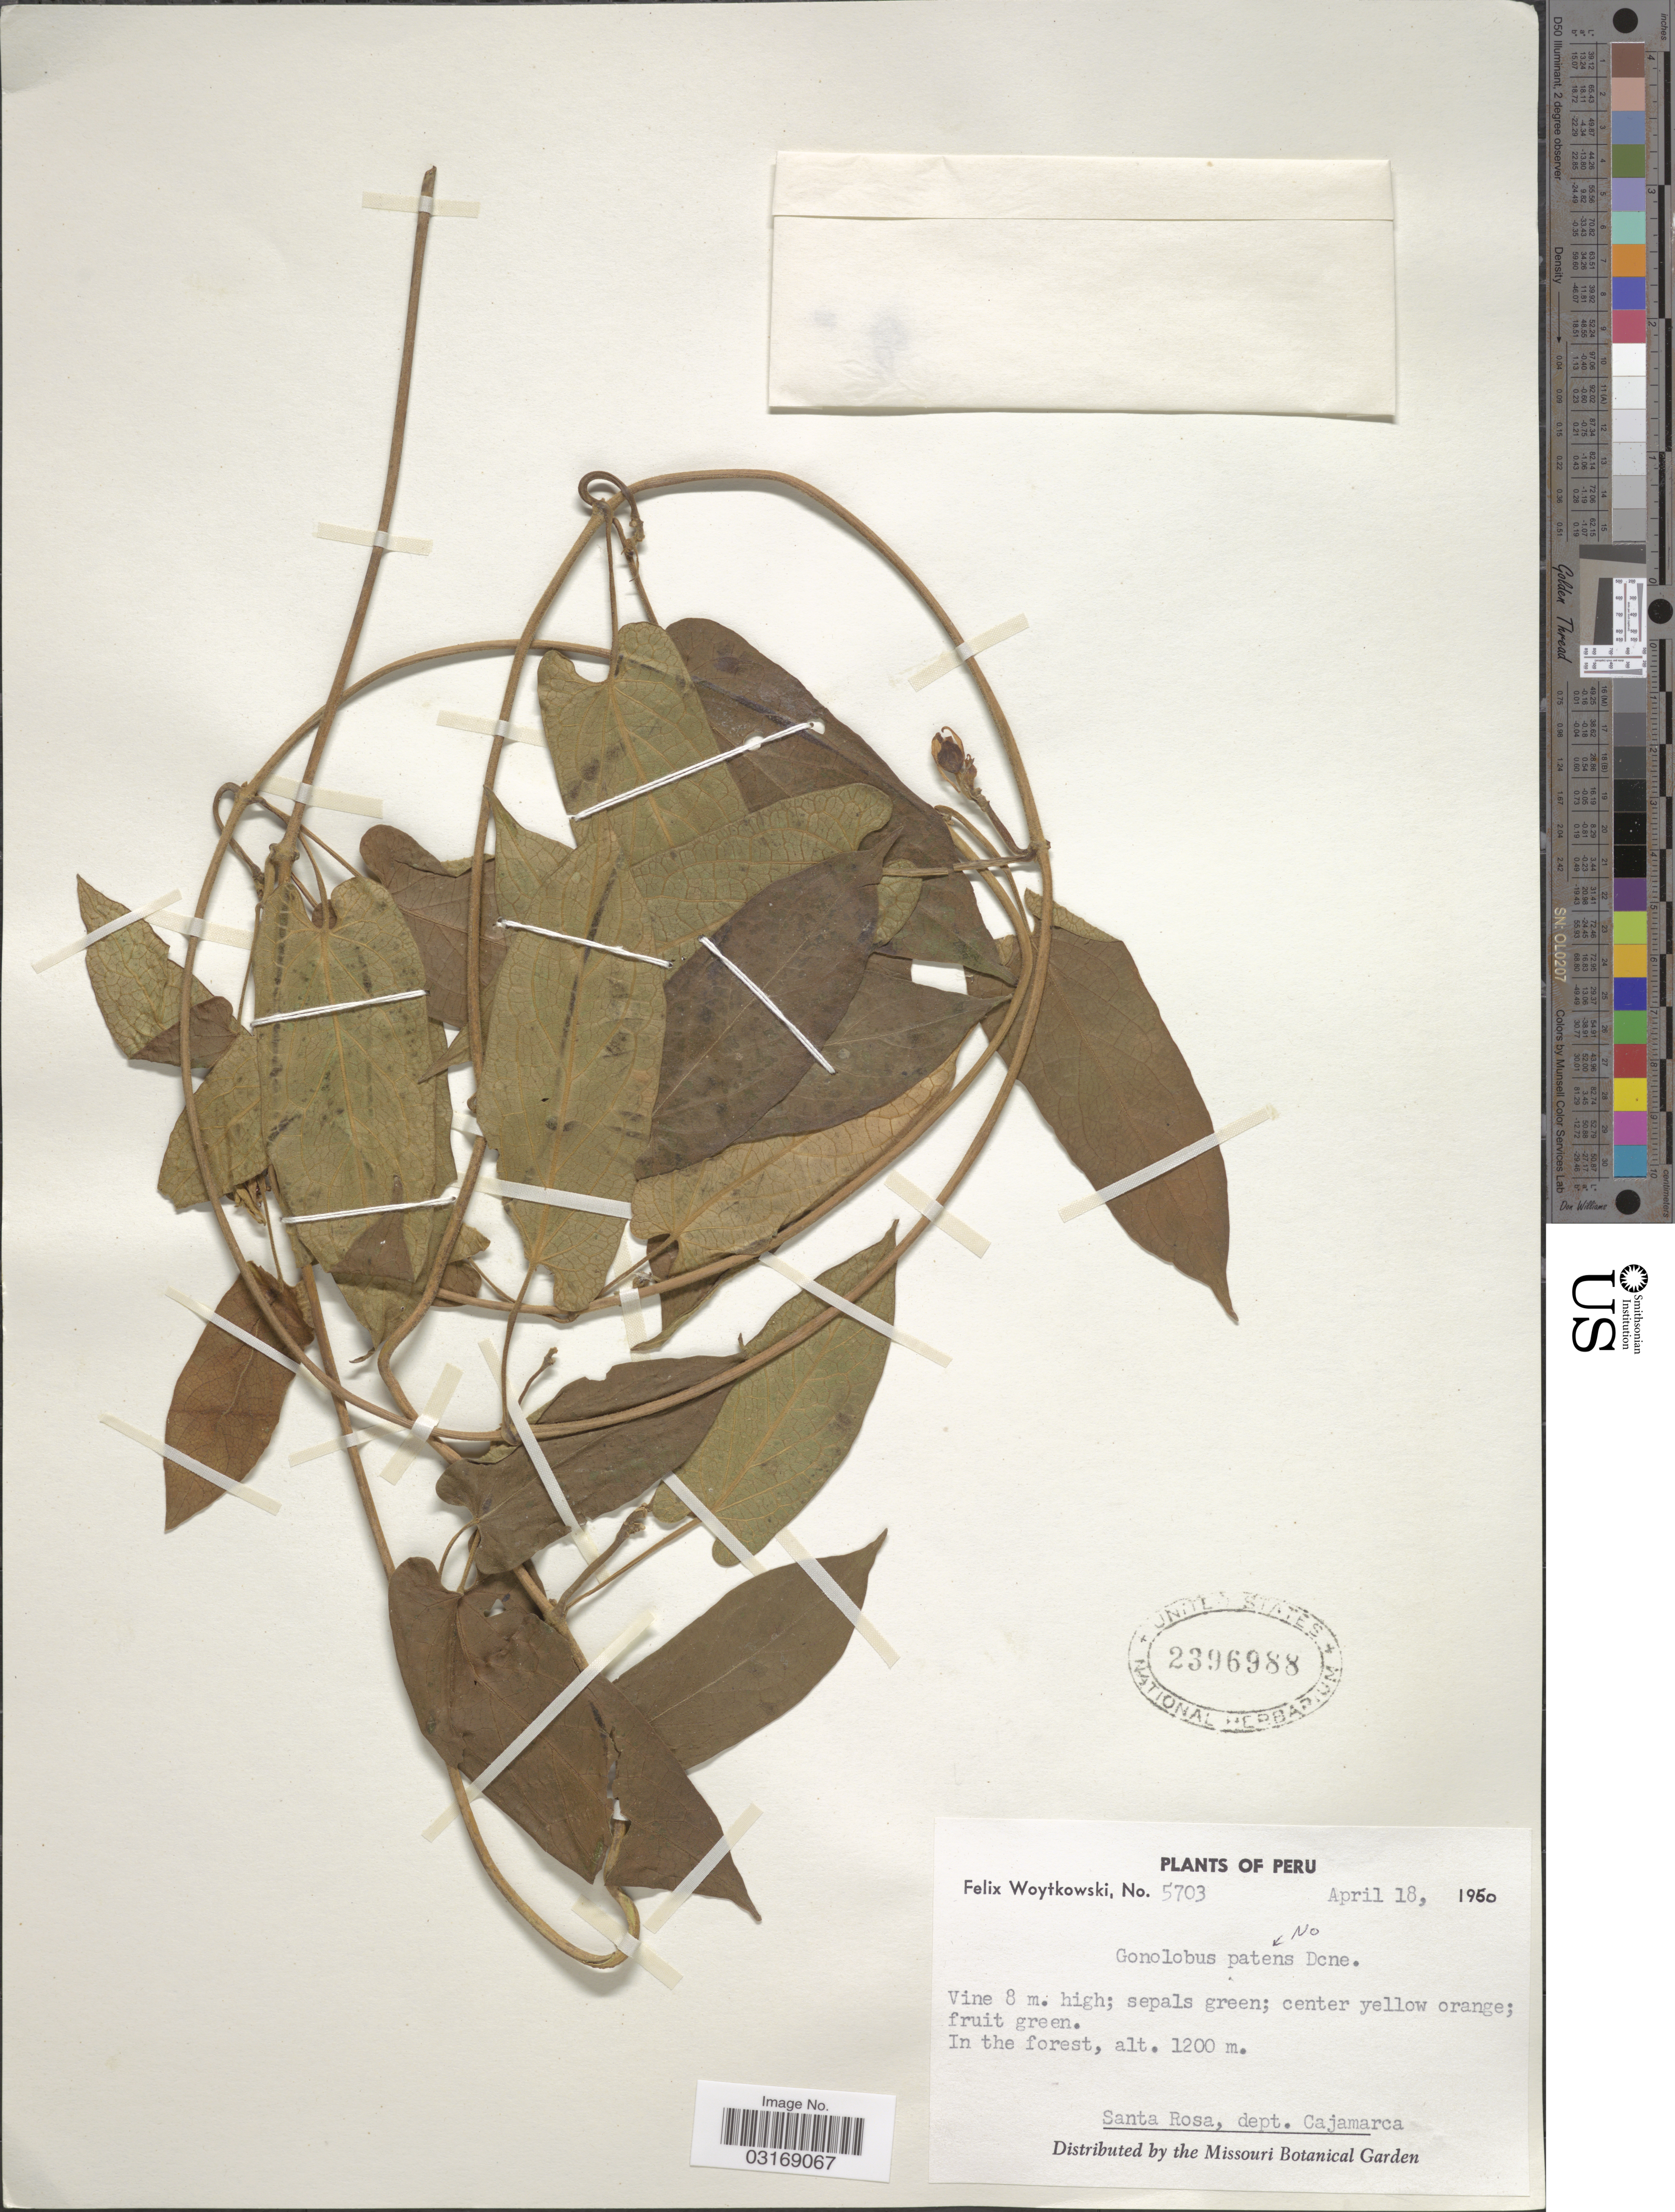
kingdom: Plantae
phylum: Tracheophyta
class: Magnoliopsida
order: Gentianales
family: Apocynaceae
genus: Gonolobus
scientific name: Gonolobus sp.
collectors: F. Woytkowski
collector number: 5703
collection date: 1950-04-18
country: Peru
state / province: Cajamarca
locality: Santa Rosa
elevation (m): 1200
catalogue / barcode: US 2396988